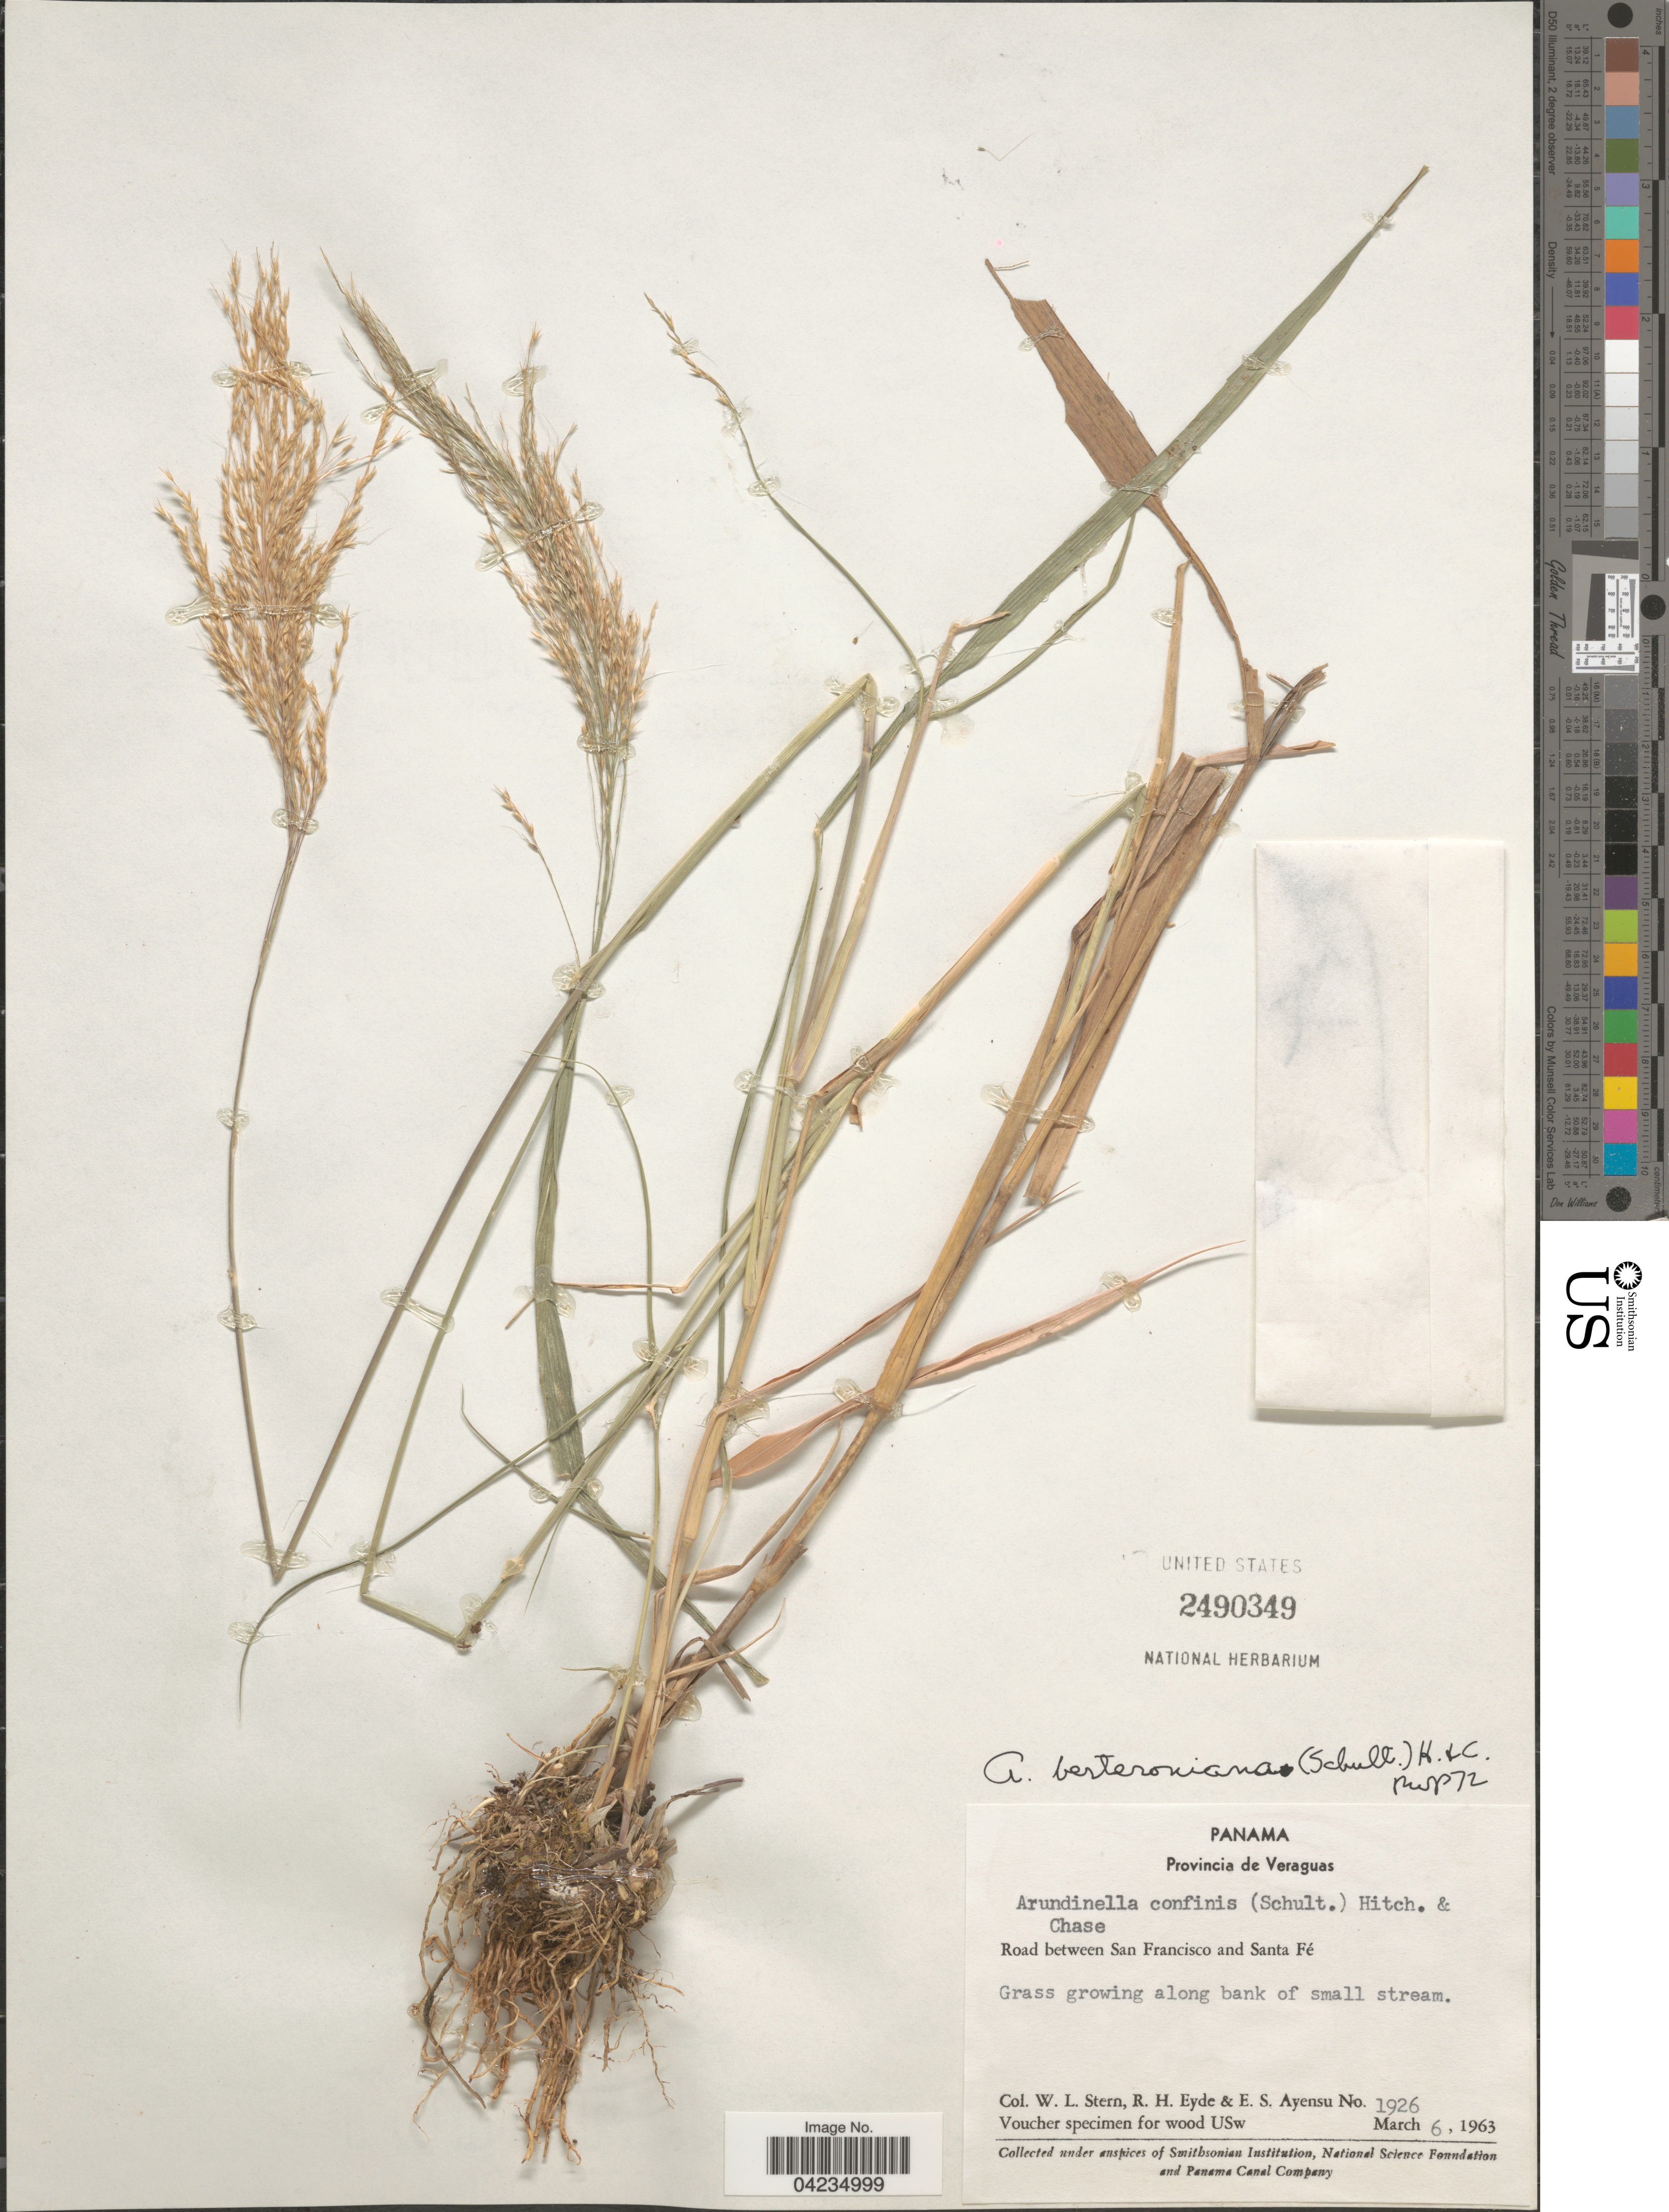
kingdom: Plantae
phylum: Tracheophyta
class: Liliopsida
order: Poales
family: Poaceae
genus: Arundinella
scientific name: Arundinella berteroniana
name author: (Schult.) Hitchc. & Chase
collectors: W. L. Stern, R. H. Eyde & E. S. Ayensu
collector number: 1926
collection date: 1963-03-06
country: Panama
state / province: Veraguas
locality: Road between San Francisco and Santa Fé.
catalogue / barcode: US 2490349